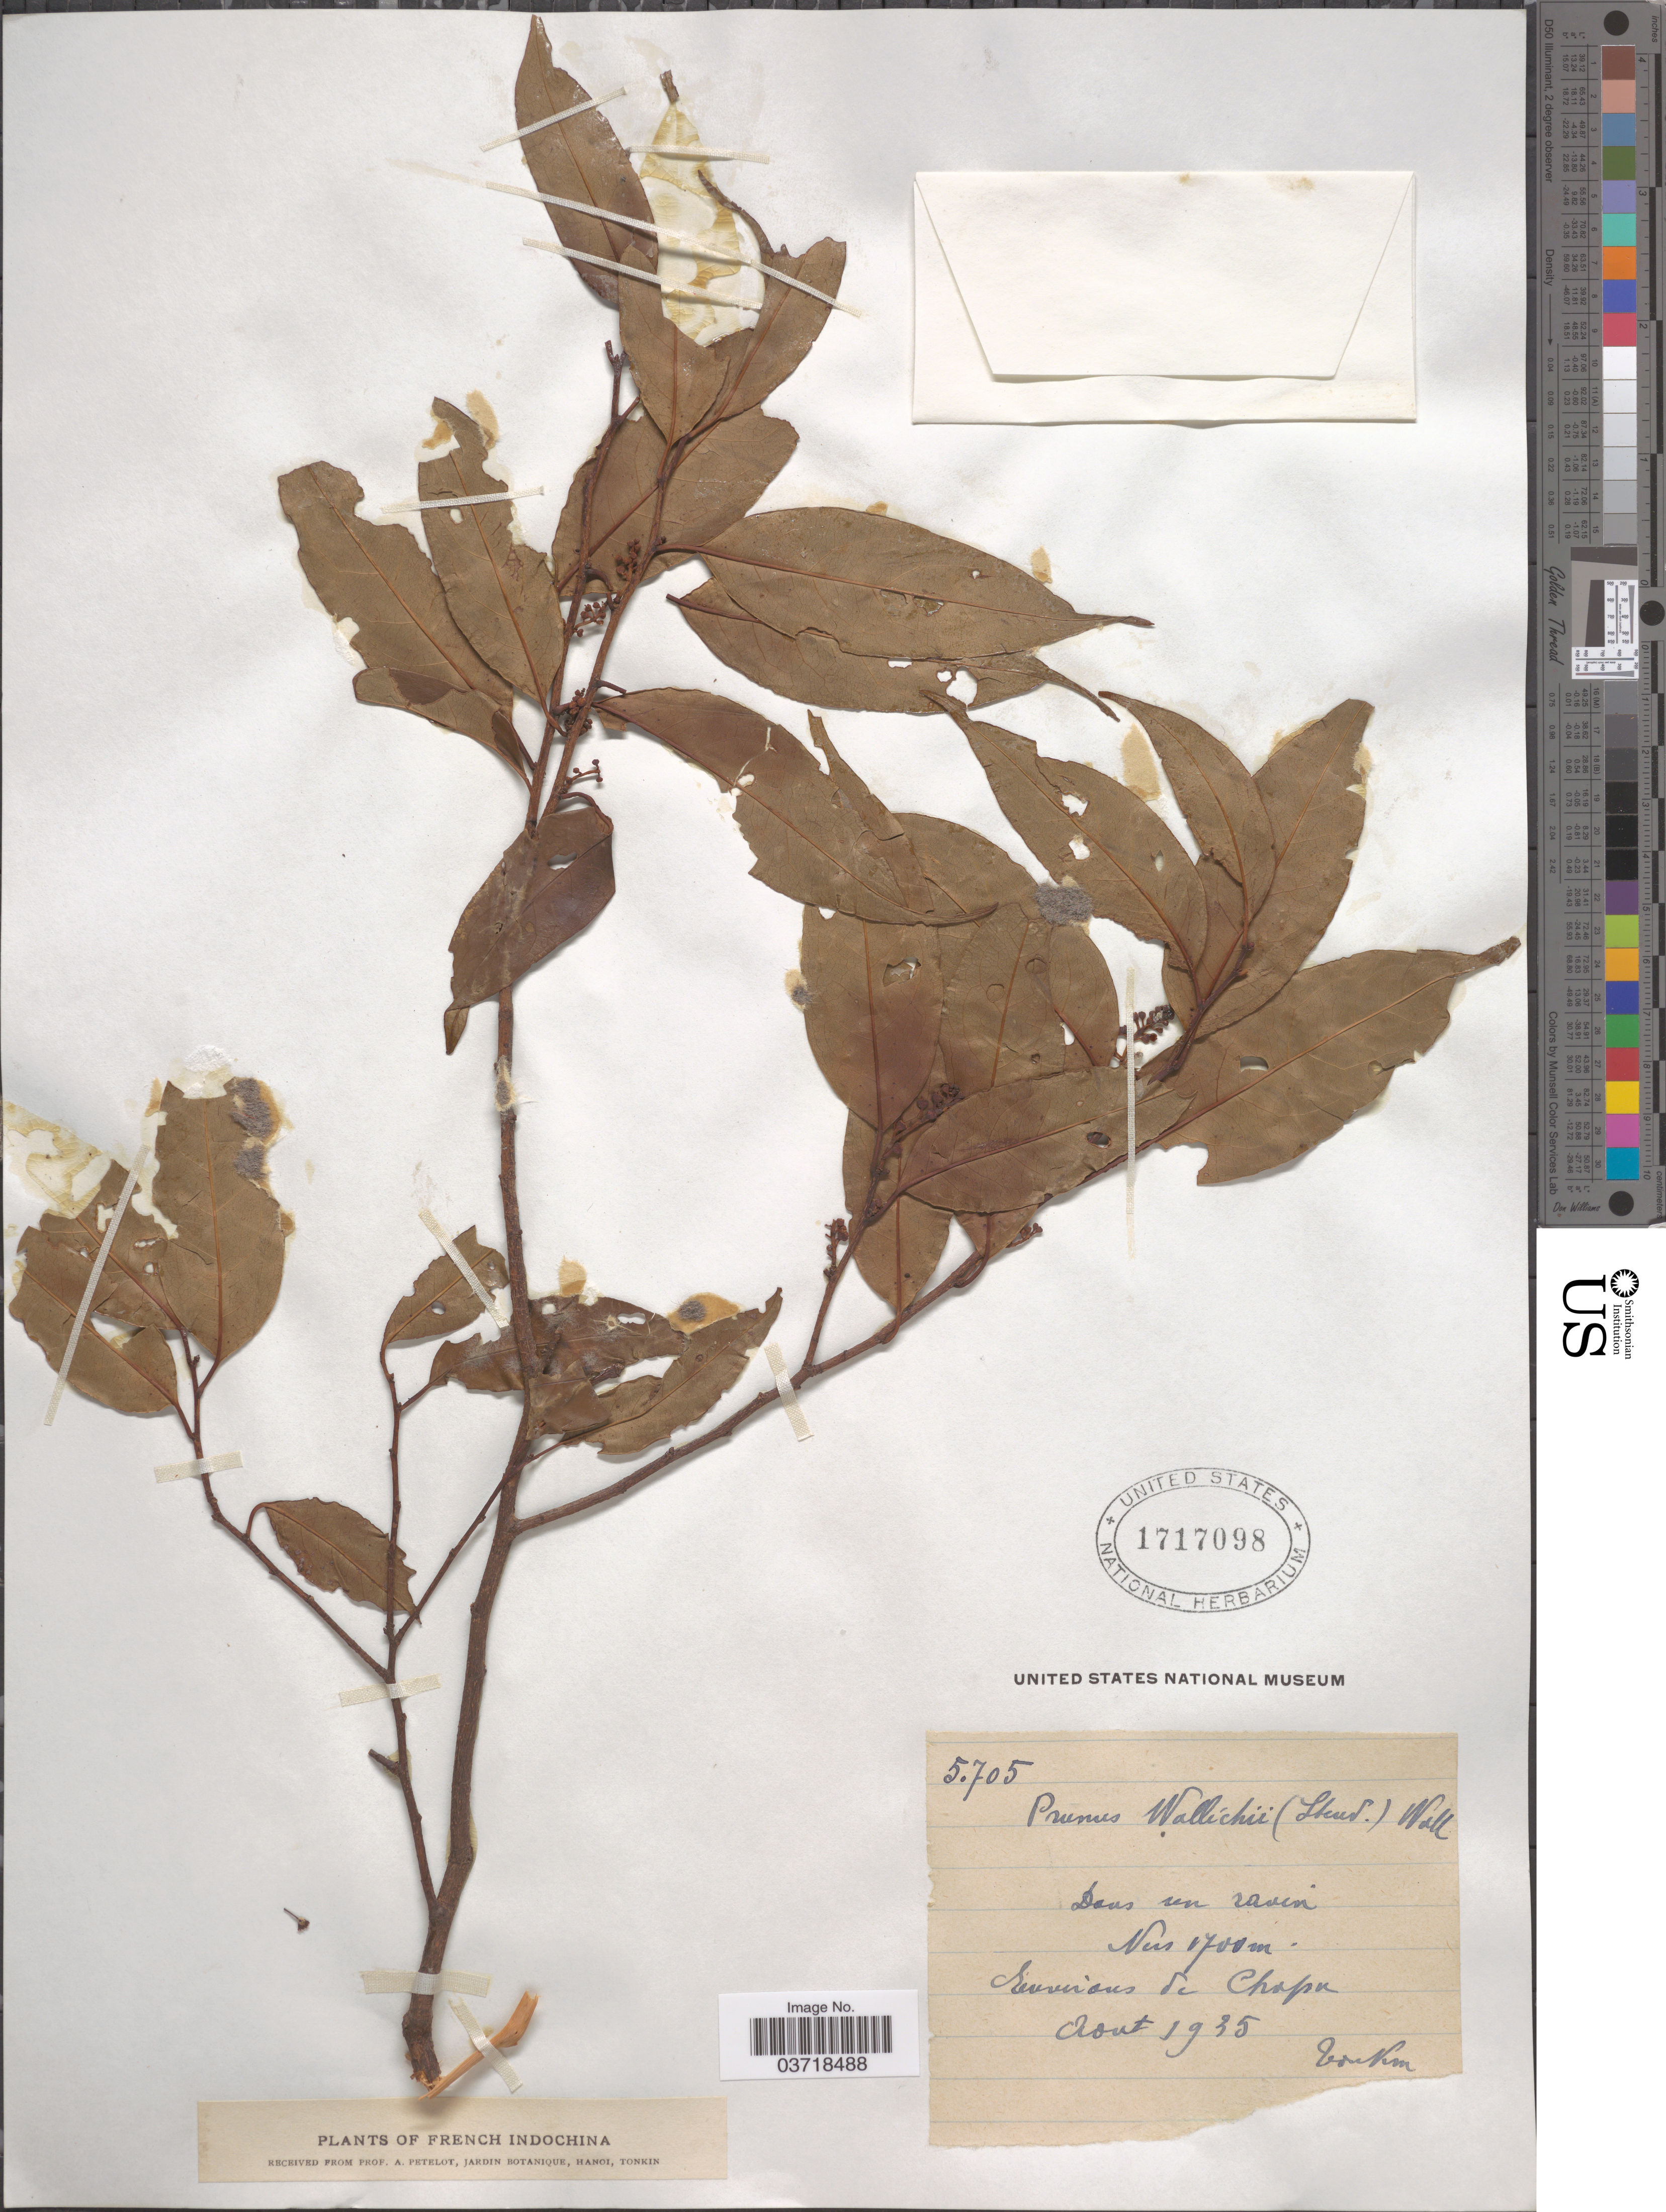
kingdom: Plantae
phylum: Tracheophyta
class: Magnoliopsida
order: Rosales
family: Rosaceae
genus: Prunus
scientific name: Prunus wallichii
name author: Steud.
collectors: P. A. Pételot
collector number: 5705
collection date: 1935-08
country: Vietnam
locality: French Indochina. Dans un ravin. Environs de Chapa.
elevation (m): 1700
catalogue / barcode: US 1717098